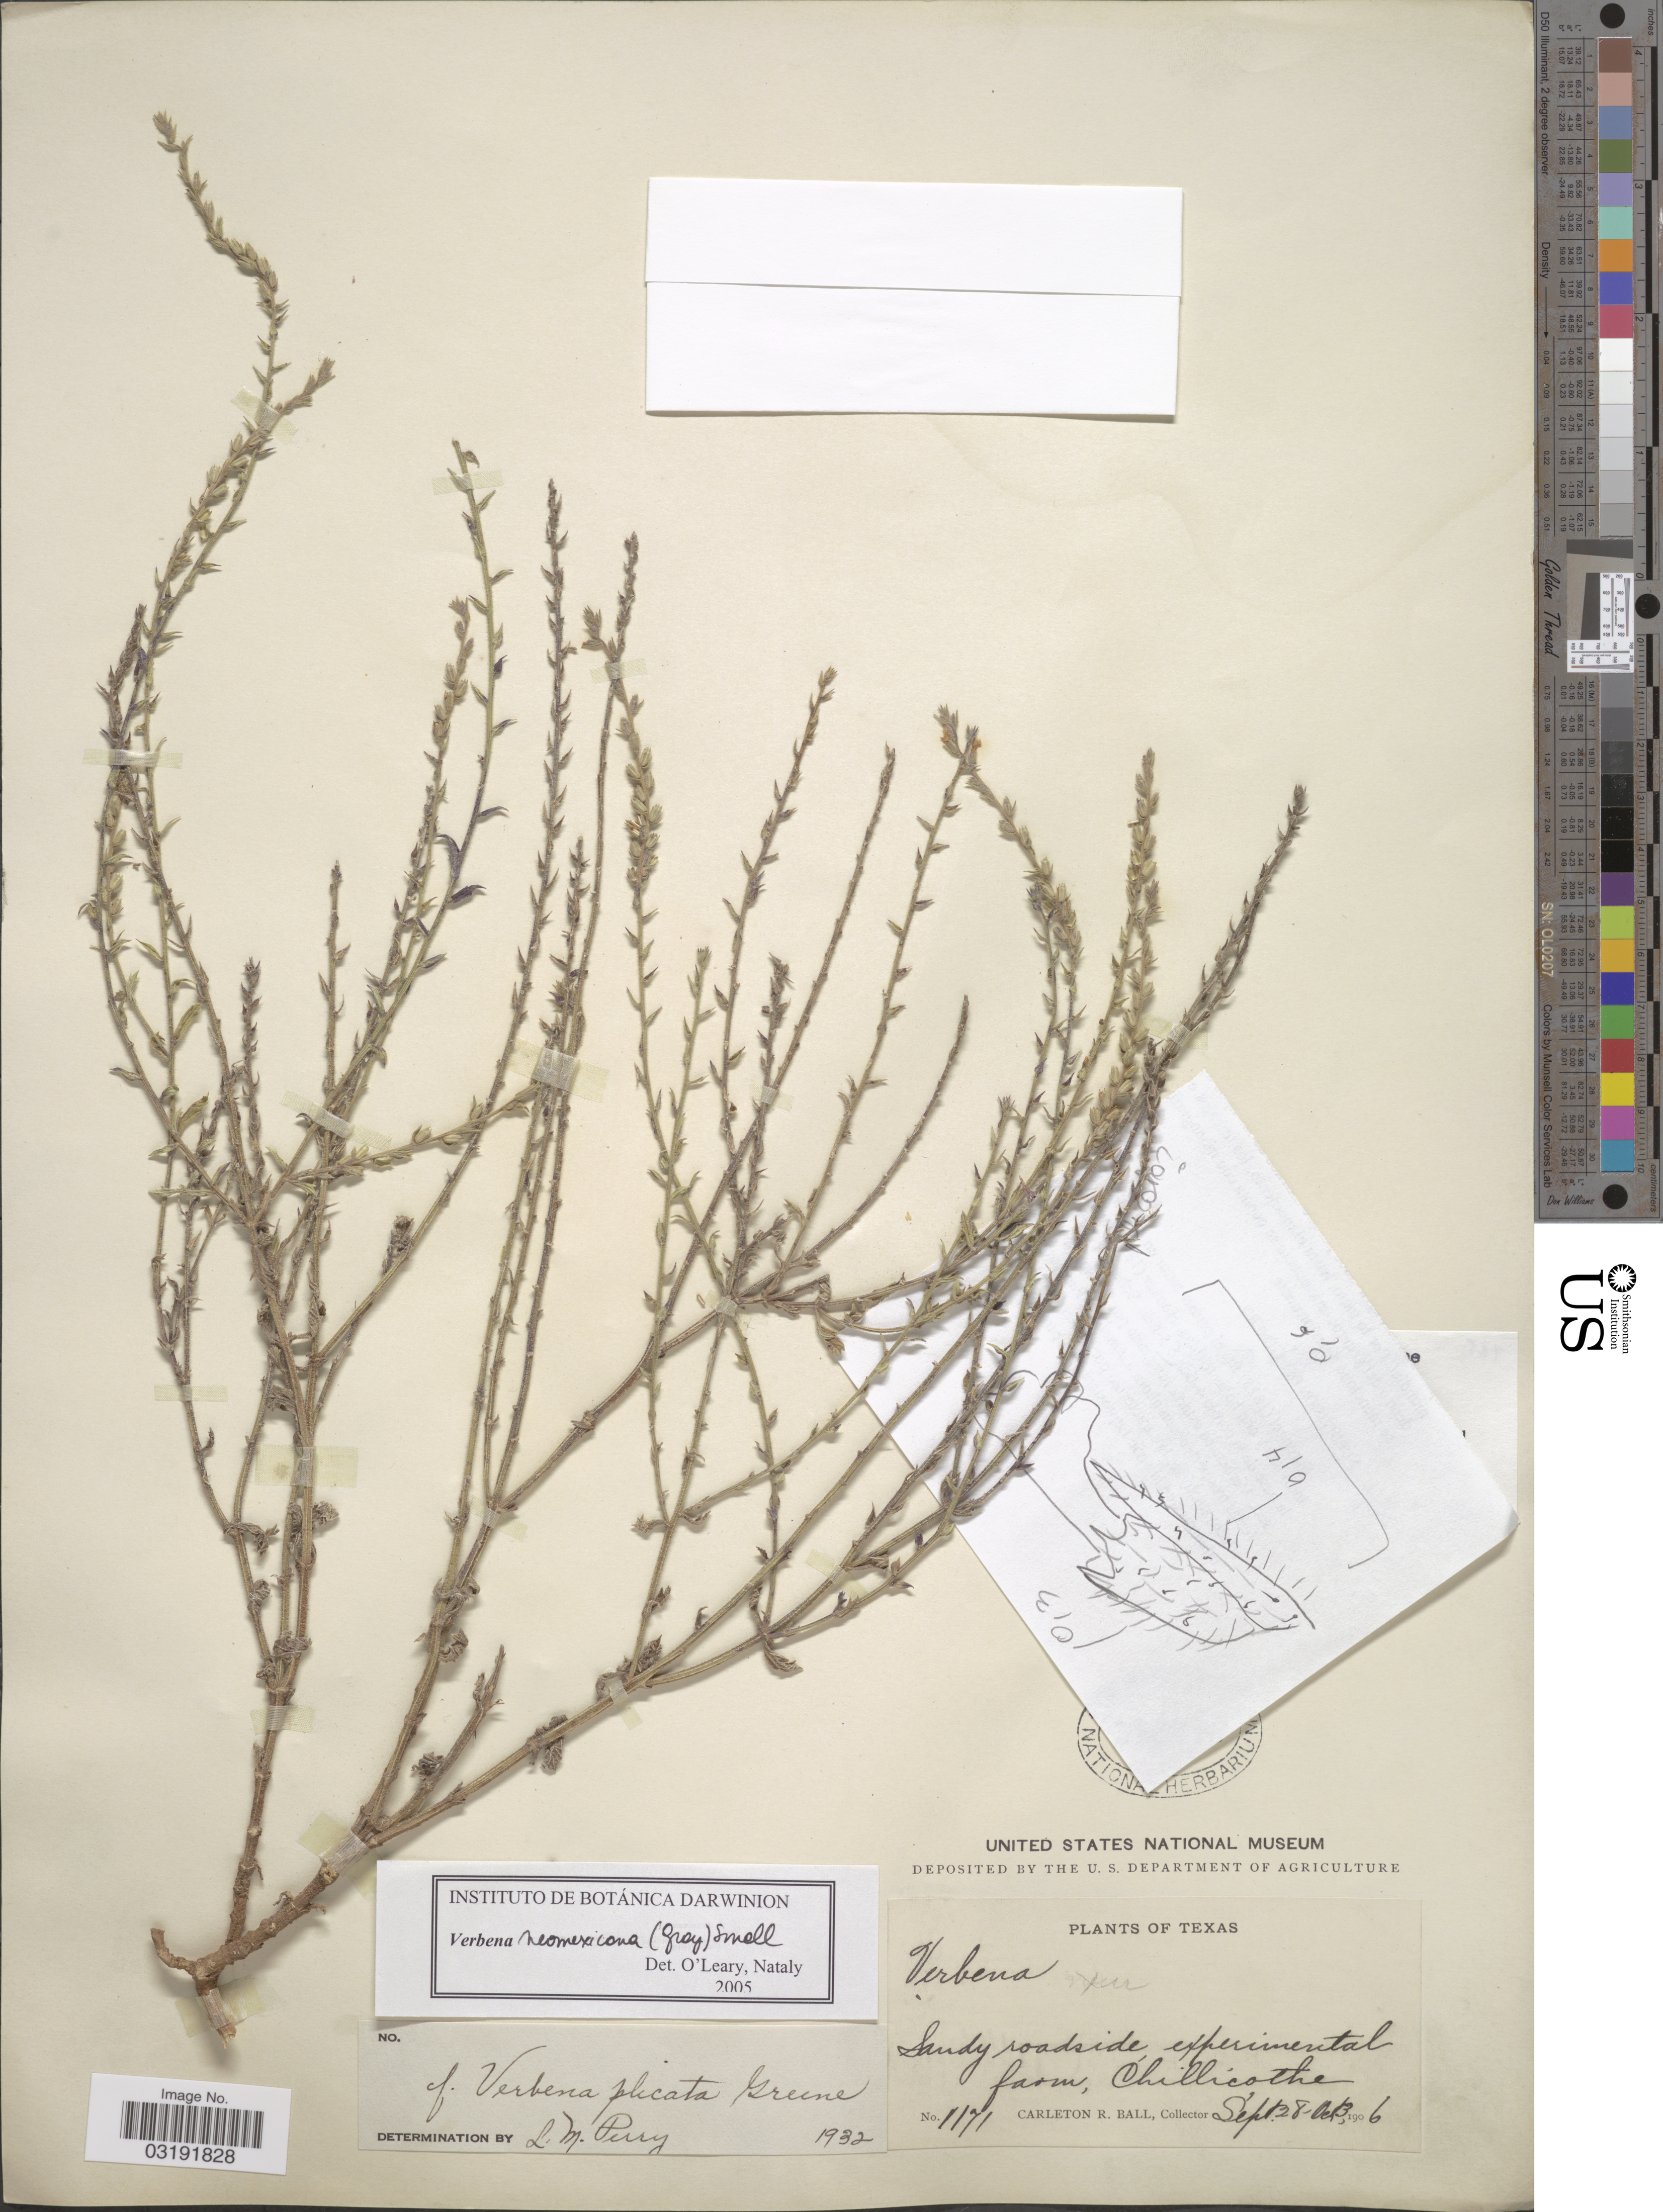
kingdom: Plantae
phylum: Tracheophyta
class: Magnoliopsida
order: Lamiales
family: Verbenaceae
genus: Verbena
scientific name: Verbena neomexicana var. hirtella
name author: L.M. Perry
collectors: C. R. Ball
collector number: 1171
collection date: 1906-09-08/1906-10-03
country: United States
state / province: Texas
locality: Sandy roadside, experimental farm, Chillicothe.